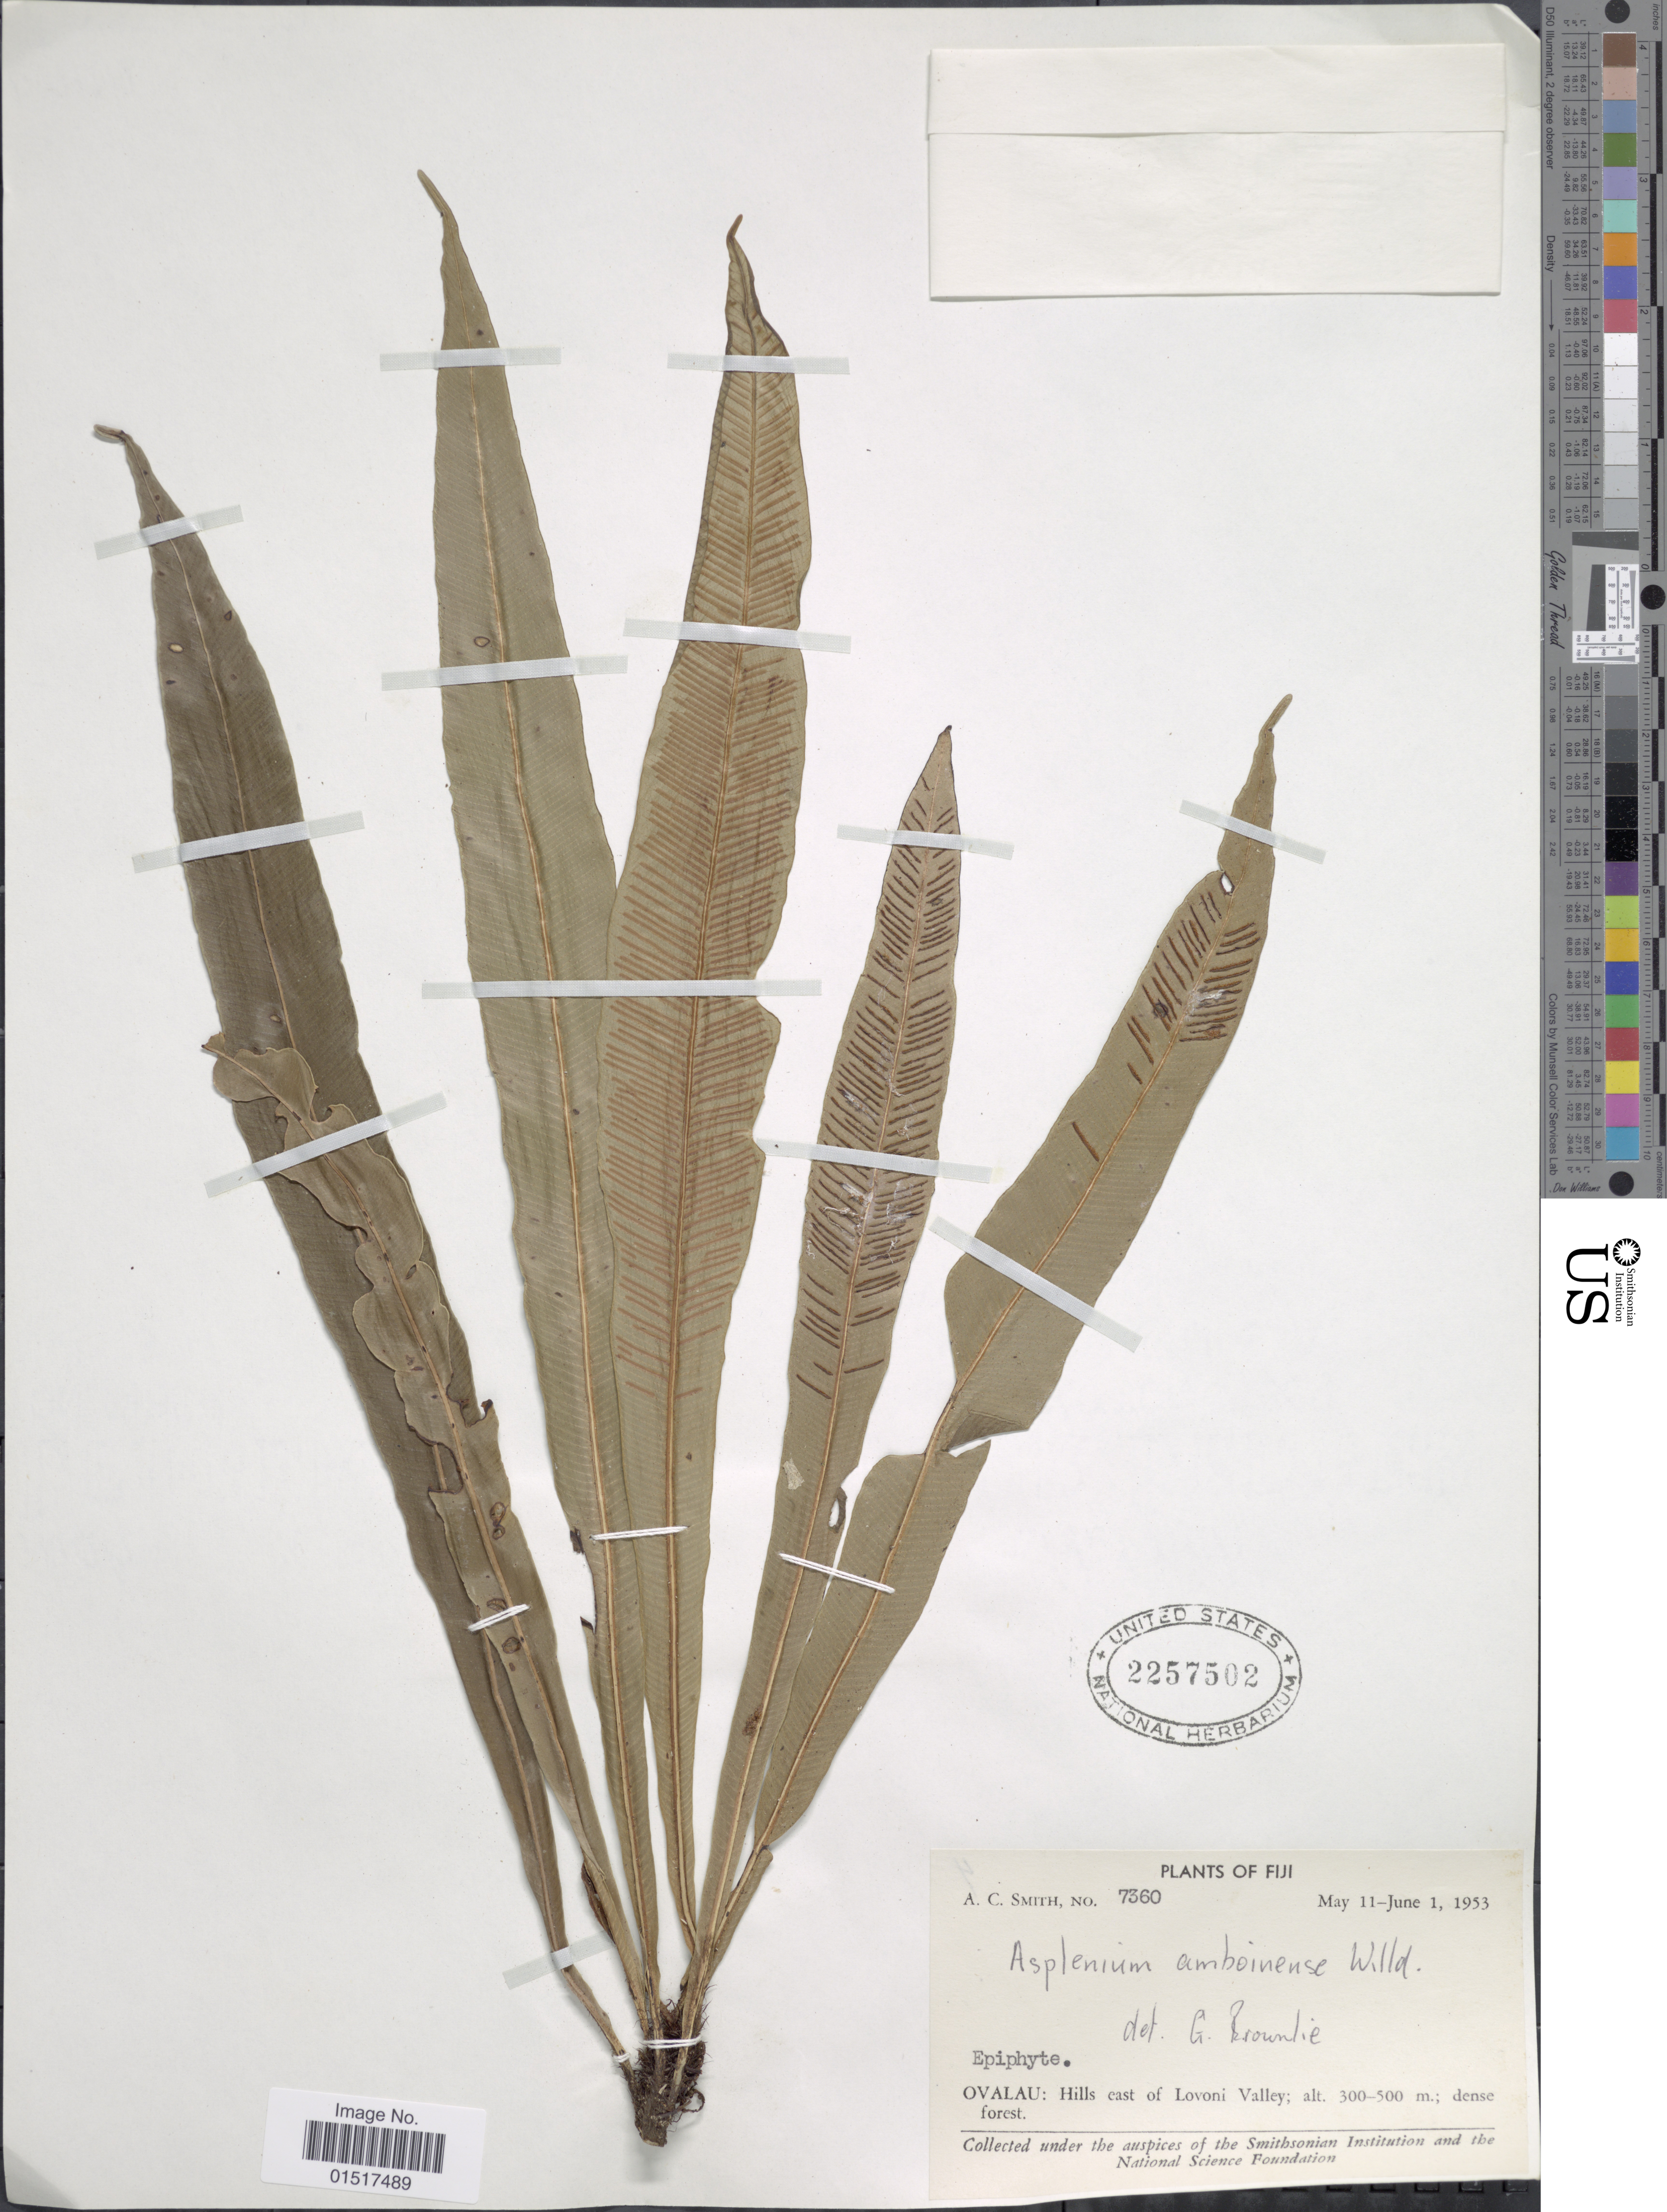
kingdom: Plantae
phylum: Tracheophyta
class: Polypodiopsida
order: Polypodiales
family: Aspleniaceae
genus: Asplenium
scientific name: Asplenium amboinense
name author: Willd.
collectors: A. C. Smith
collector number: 7360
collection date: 1953-05-11/1953-06-01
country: Fiji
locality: Ovalau: Hills east of Lovoni Valley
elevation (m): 300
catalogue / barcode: US 2257502